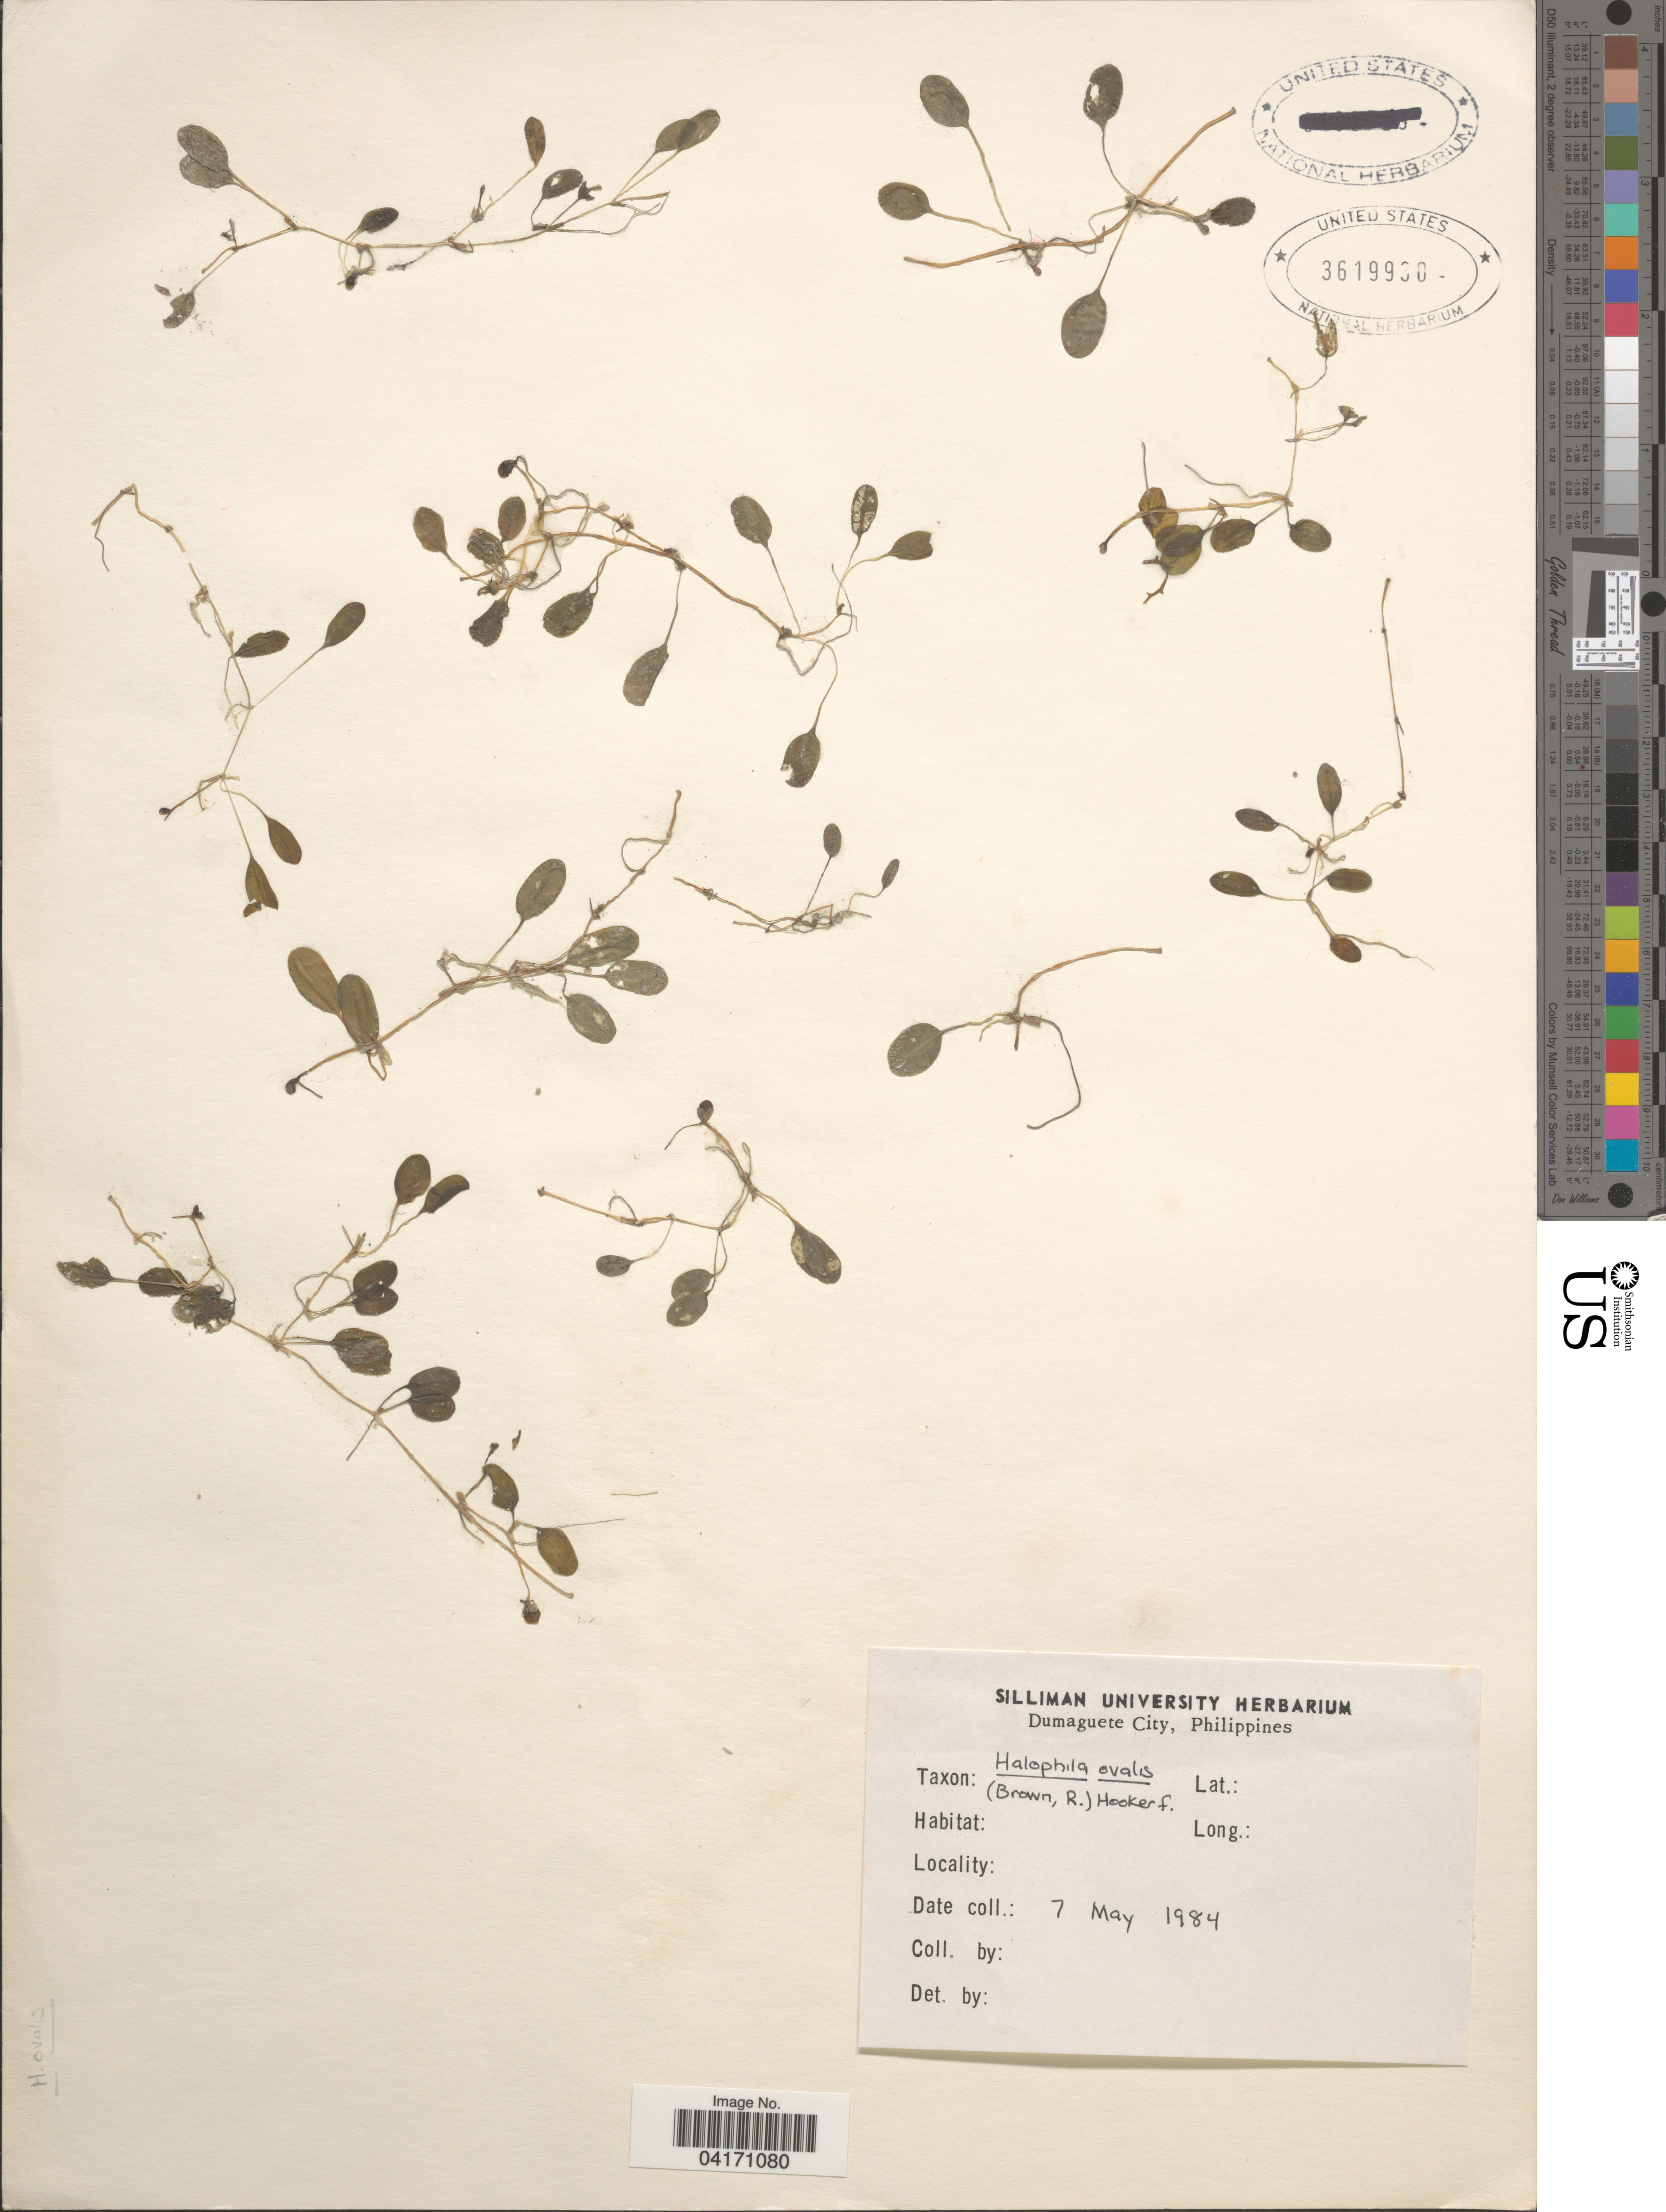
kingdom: Plantae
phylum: Tracheophyta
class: Liliopsida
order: Alismatales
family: Hydrocharitaceae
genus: Halophila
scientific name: Halophila ovalis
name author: (R. Br.) Hook. f.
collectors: Ex herb. Silliman University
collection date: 1984-05-07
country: Philippines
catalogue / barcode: US 3619930